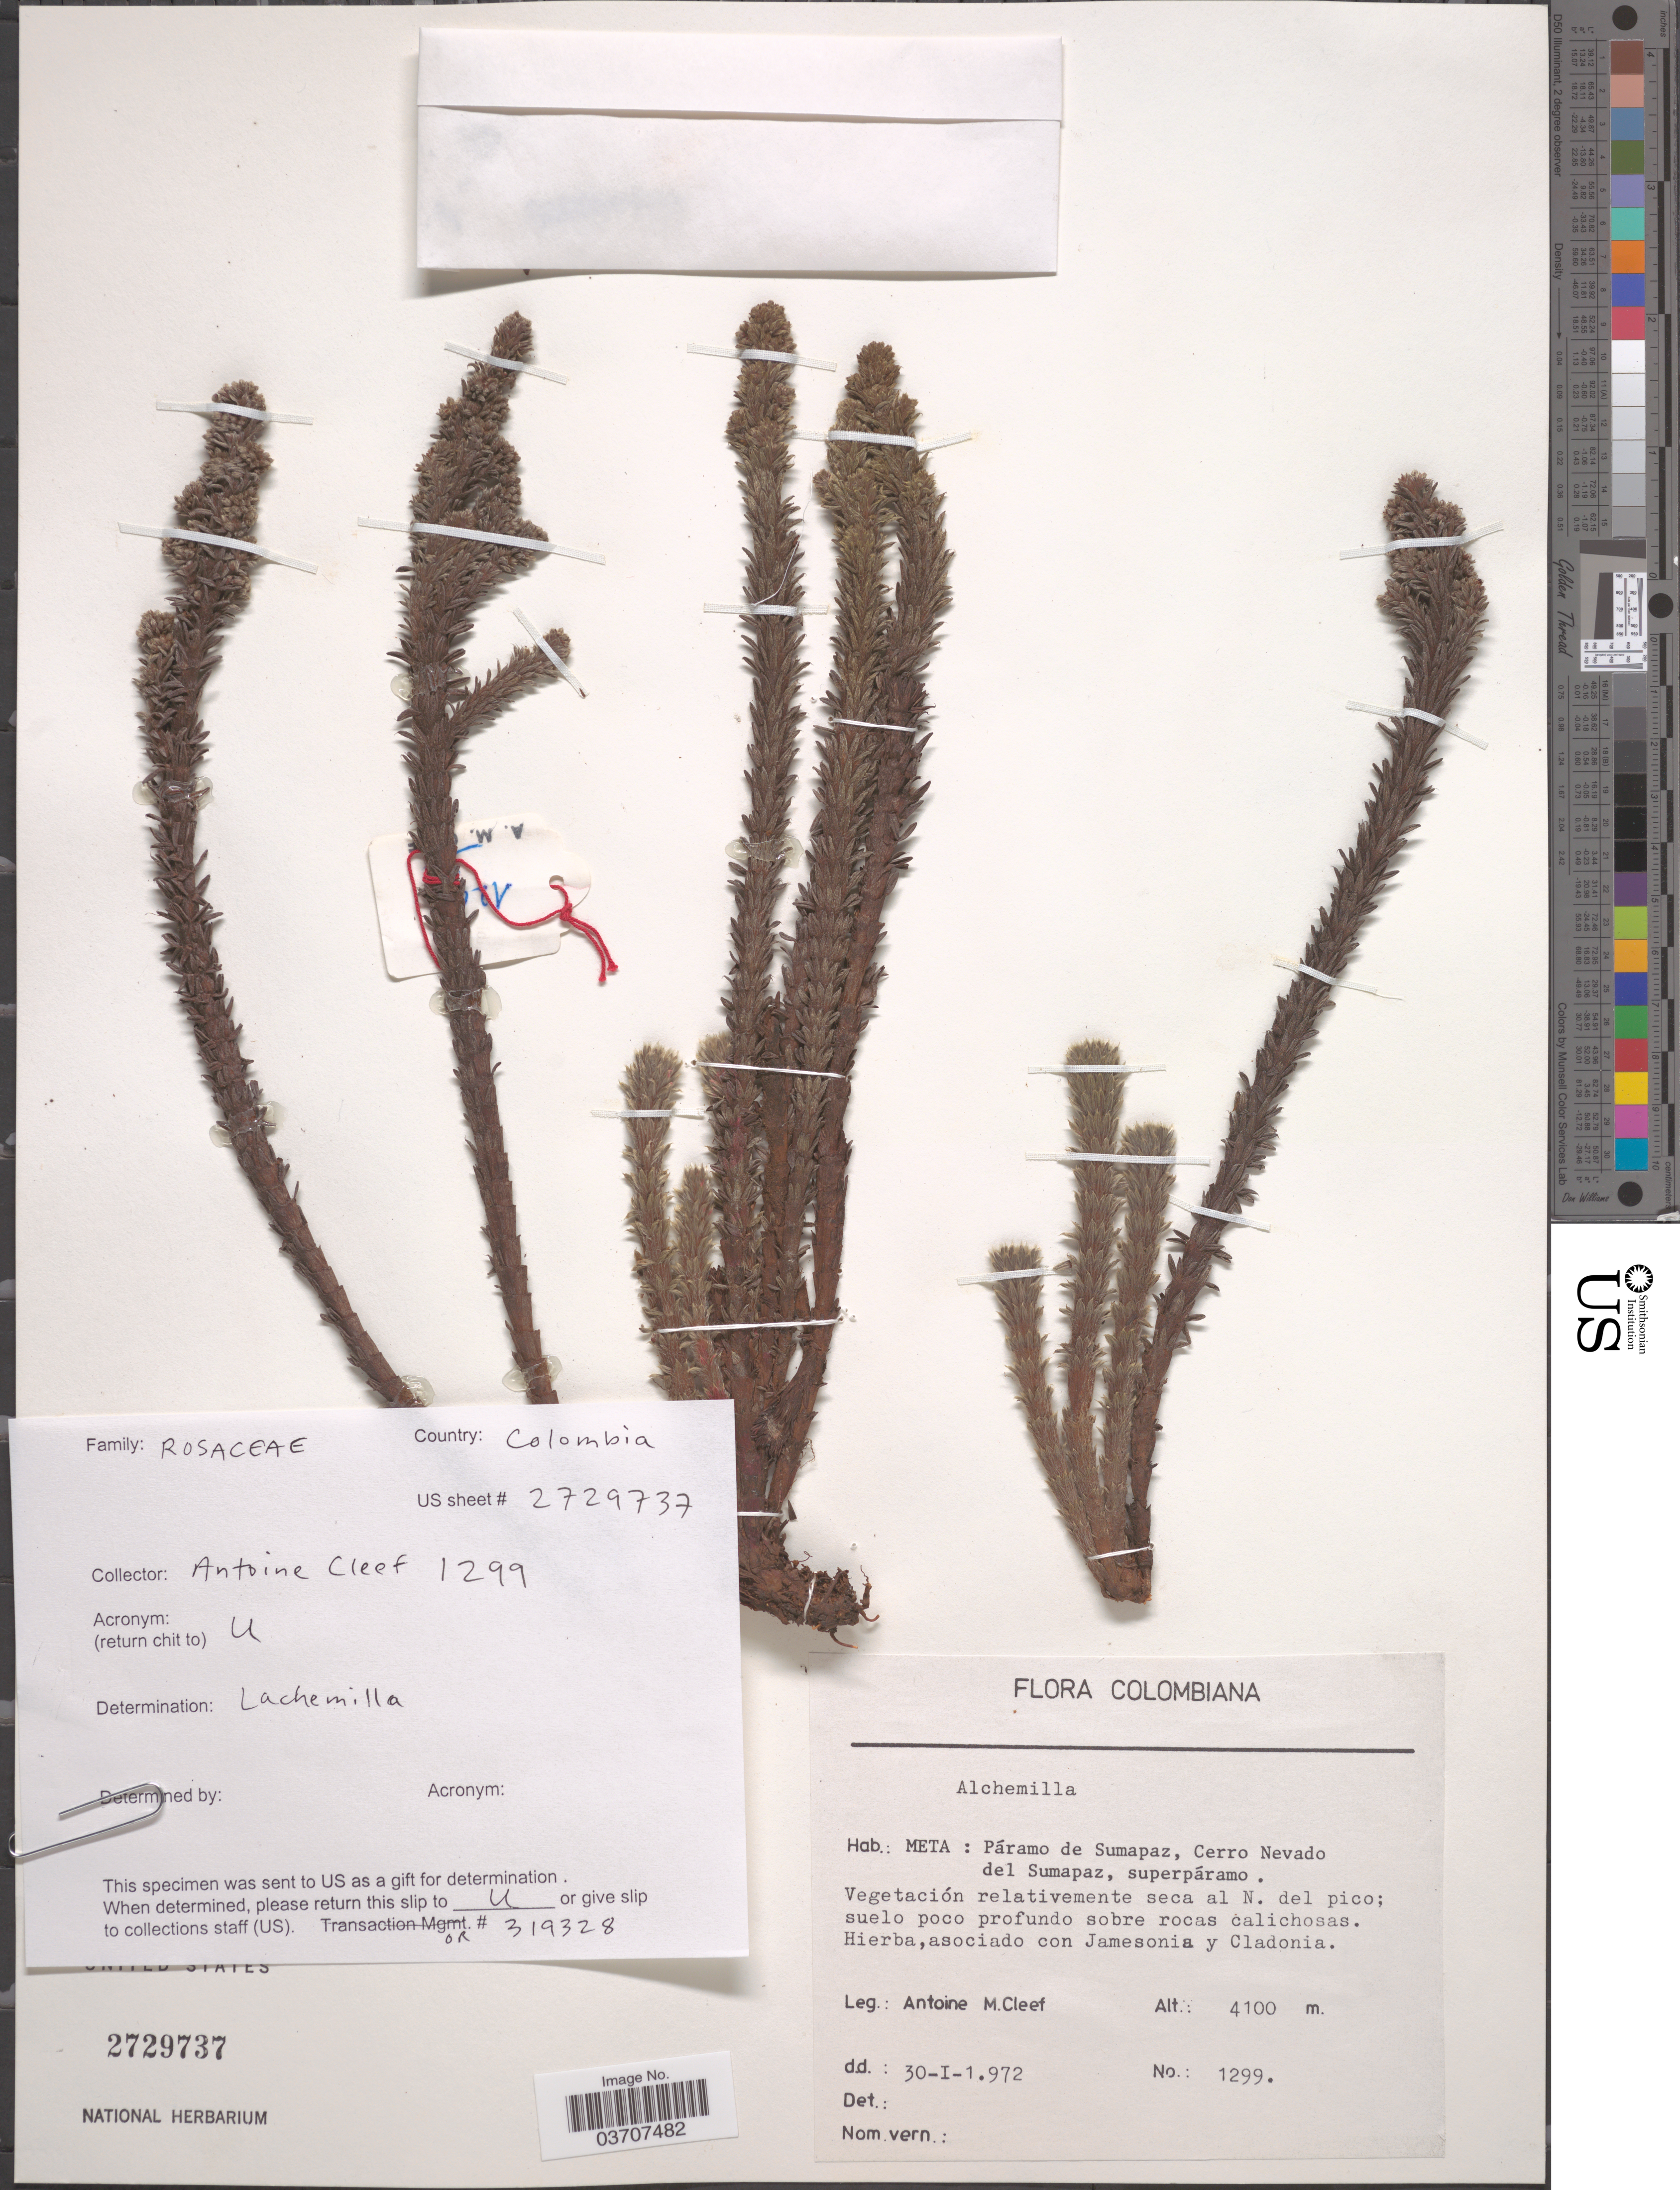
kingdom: Plantae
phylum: Tracheophyta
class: Magnoliopsida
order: Rosales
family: Rosaceae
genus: Alchemilla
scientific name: Alchemilla nivalis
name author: Kunth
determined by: Dorr, L. J., (BOT), Smithsonian Institution - National Museum of Natural History (UNITED STATES)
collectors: A. M. Cleef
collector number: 1299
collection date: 1972-01-30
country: Colombia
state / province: Meta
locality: Páramo de sumapaz, Cerro Nevado del Sumapaz, superpáramo.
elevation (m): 4100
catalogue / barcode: US 2729737